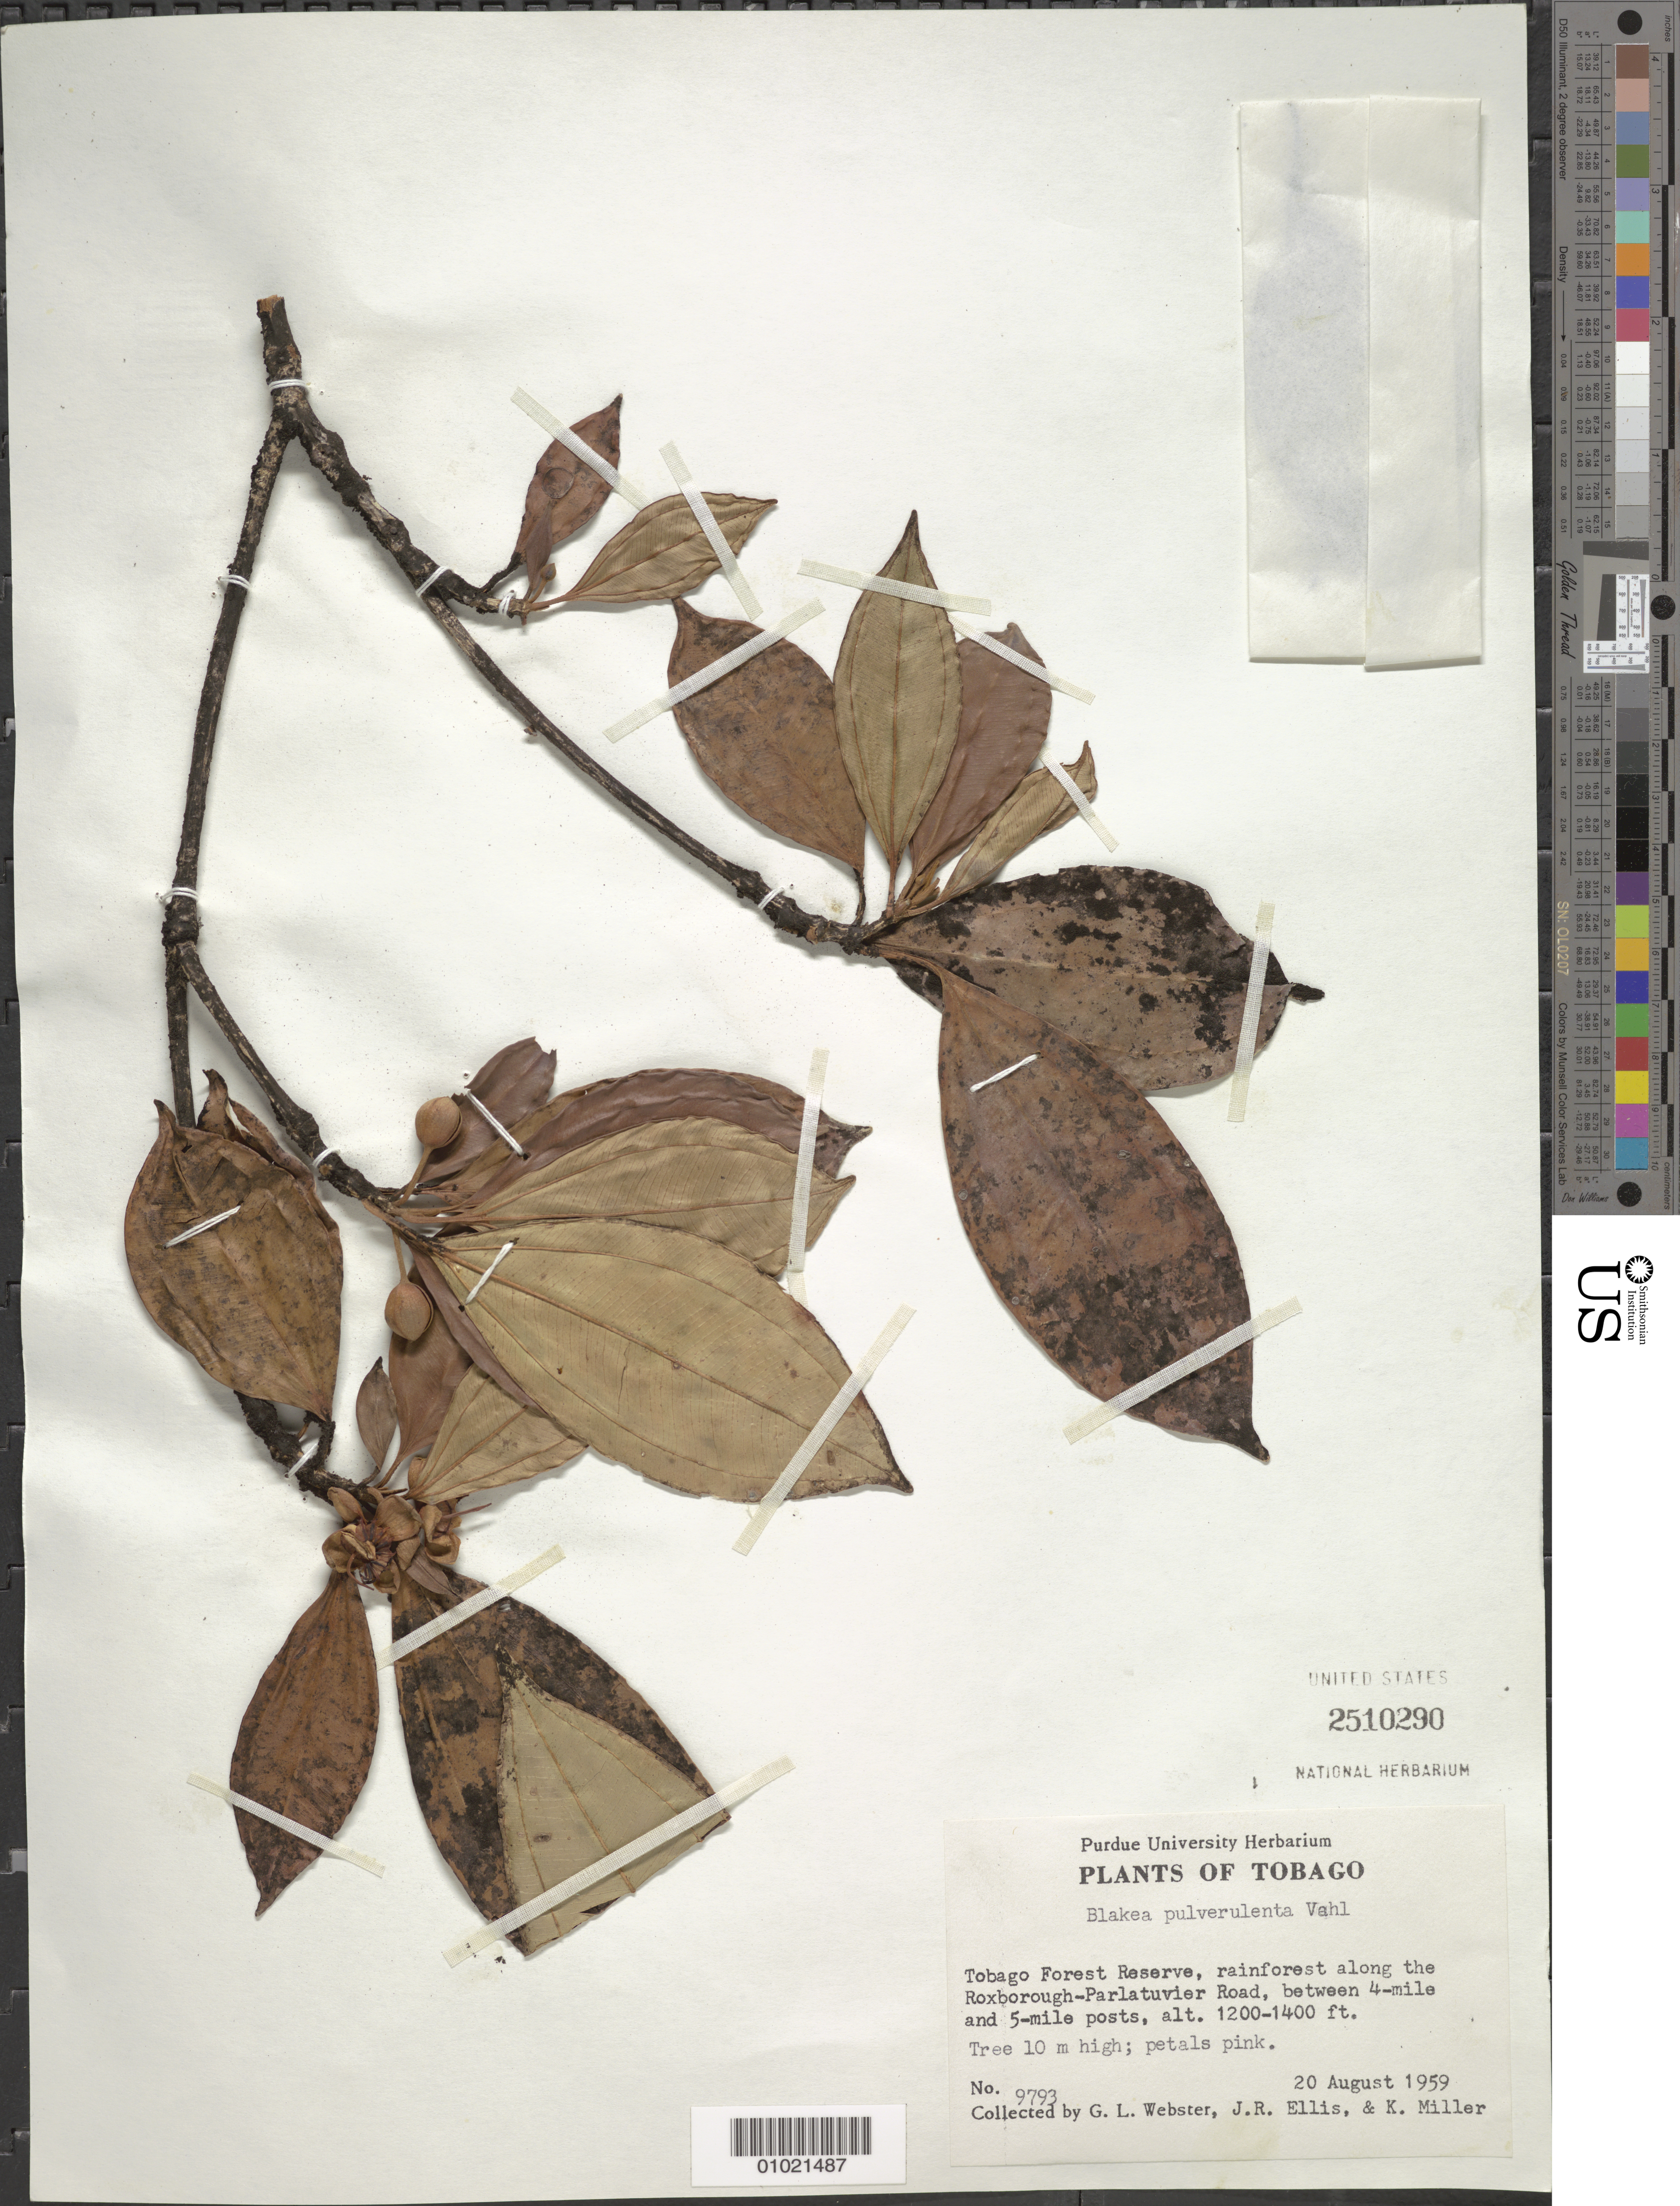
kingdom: Plantae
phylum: Tracheophyta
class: Magnoliopsida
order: Myrtales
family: Melastomataceae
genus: Blakea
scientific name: Blakea pulverulenta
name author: Vahl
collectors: G. L. Webster, J. Ellis & K. Miller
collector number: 9793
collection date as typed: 20 Aug 1959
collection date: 1959-08-20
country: Trinidad and Tobago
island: Tobago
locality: Tobago Forest Reserve, rainforest along the Roxborough-Parlatuvier Road, between 4 mile and 5 mile posts.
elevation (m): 366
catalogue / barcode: US 2510290